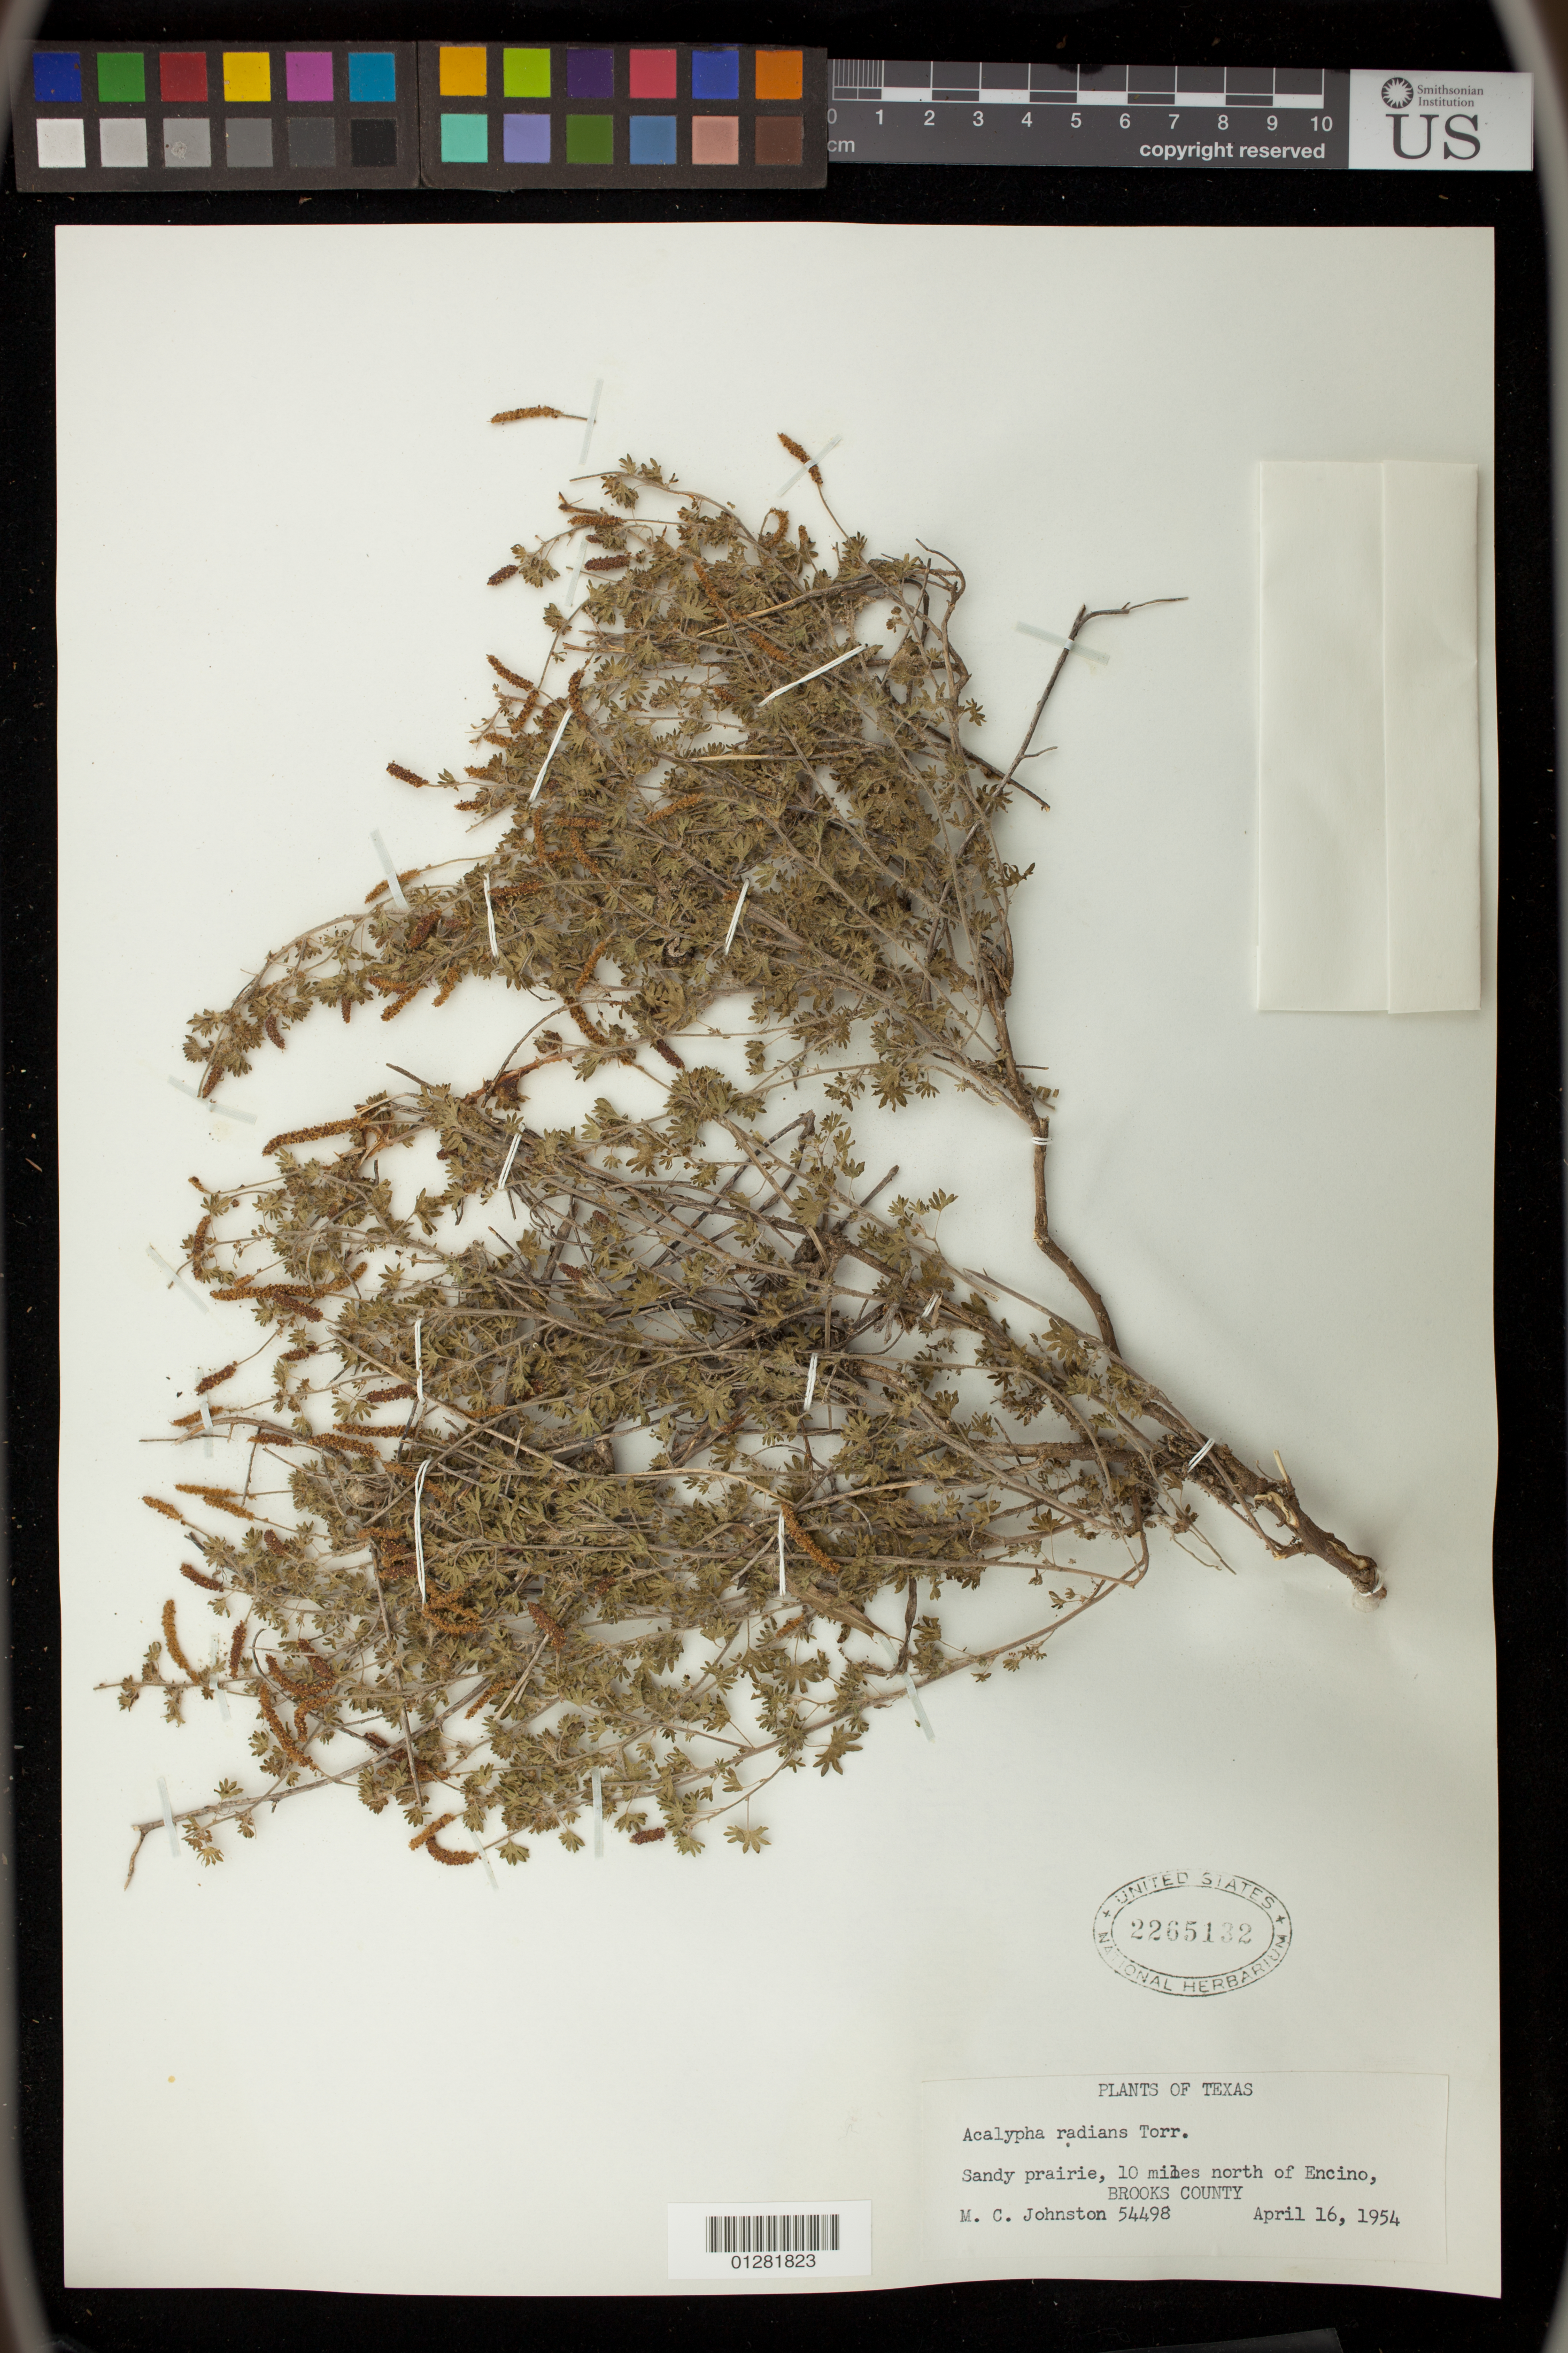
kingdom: Plantae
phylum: Tracheophyta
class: Magnoliopsida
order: Malpighiales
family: Euphorbiaceae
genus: Acalypha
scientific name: Acalypha radians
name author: Torr.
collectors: M. Johnston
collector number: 54498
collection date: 1954-04-16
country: United States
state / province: Texas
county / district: Brooks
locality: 10 miles north of Encino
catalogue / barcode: US 2265132